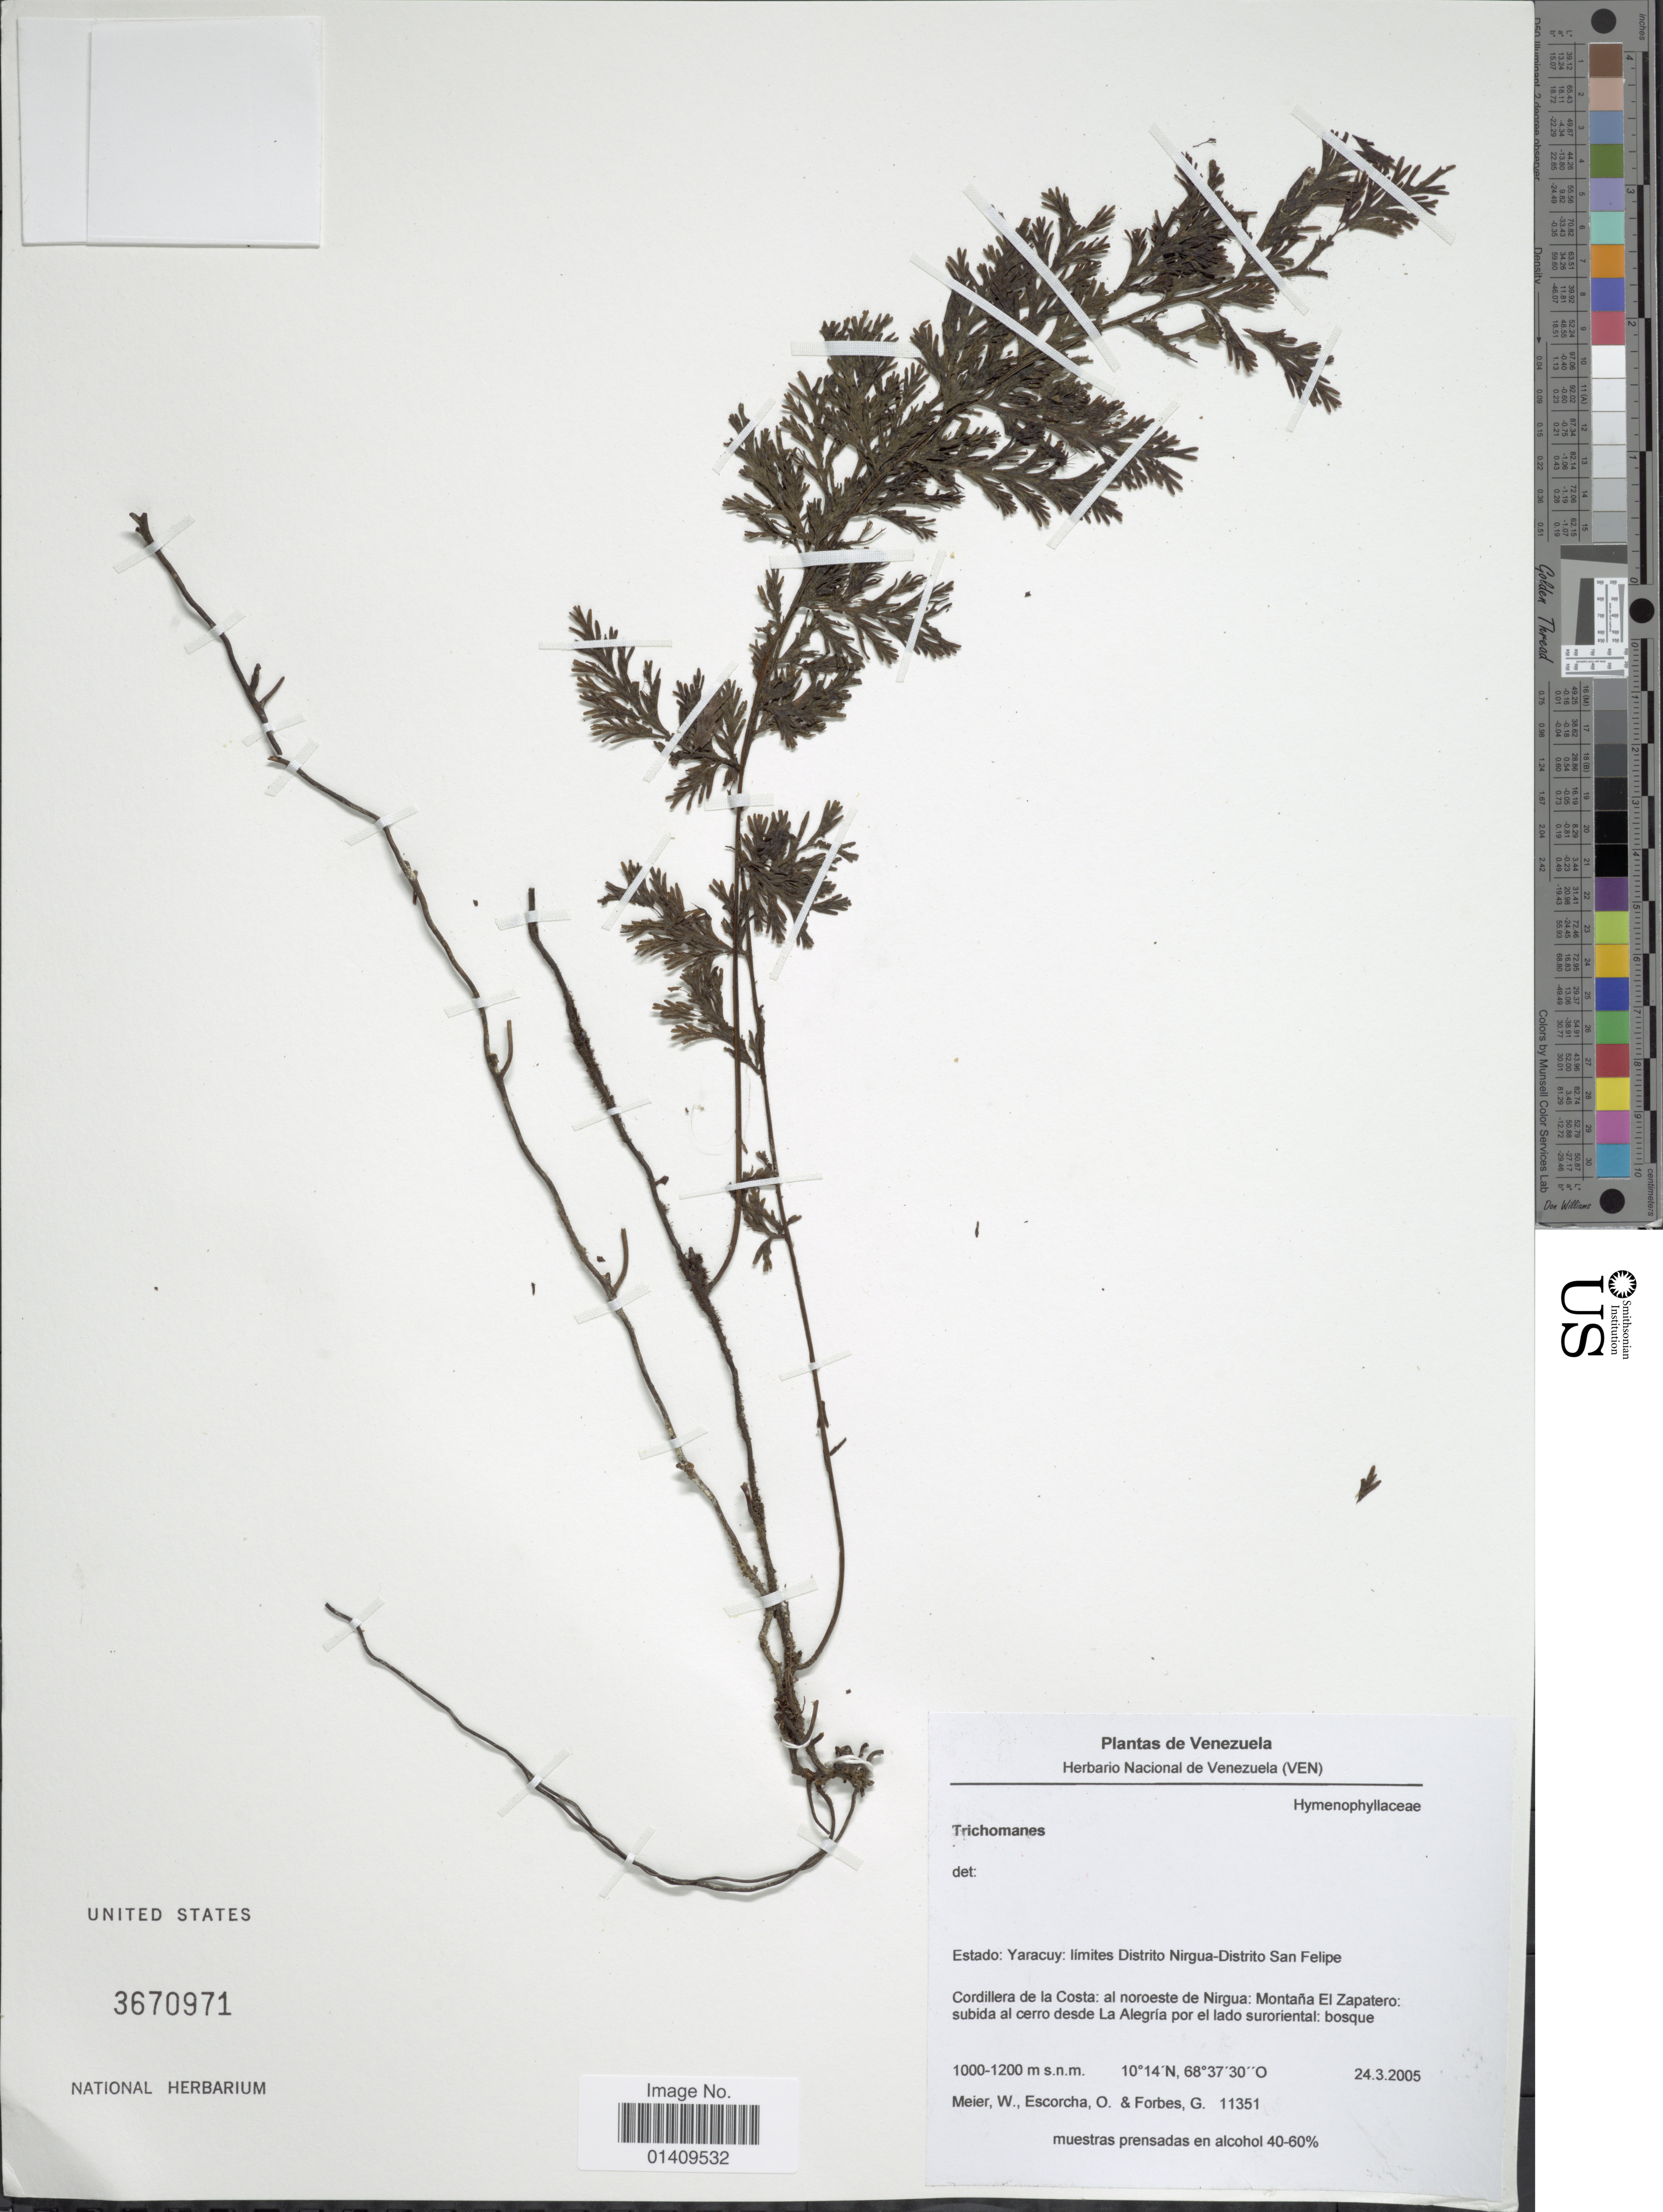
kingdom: Plantae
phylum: Tracheophyta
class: Polypodiopsida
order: Hymenophyllales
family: Hymenophyllaceae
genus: Trichomanes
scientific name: Trichomanes sp.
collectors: W. Meier, O. Escorcha & G. Forbes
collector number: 11351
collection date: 2005-03-24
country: Venezuela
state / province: Yaracuy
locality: Estado: Yaracuy limites distrito Nirgua Distrito San Felipe cordillera de la Costa: al noroeste de Nirgua: Montana El Zapatero: subida al cerro desde La Alegria por el lado suroriental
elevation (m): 1000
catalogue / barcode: US 3670971